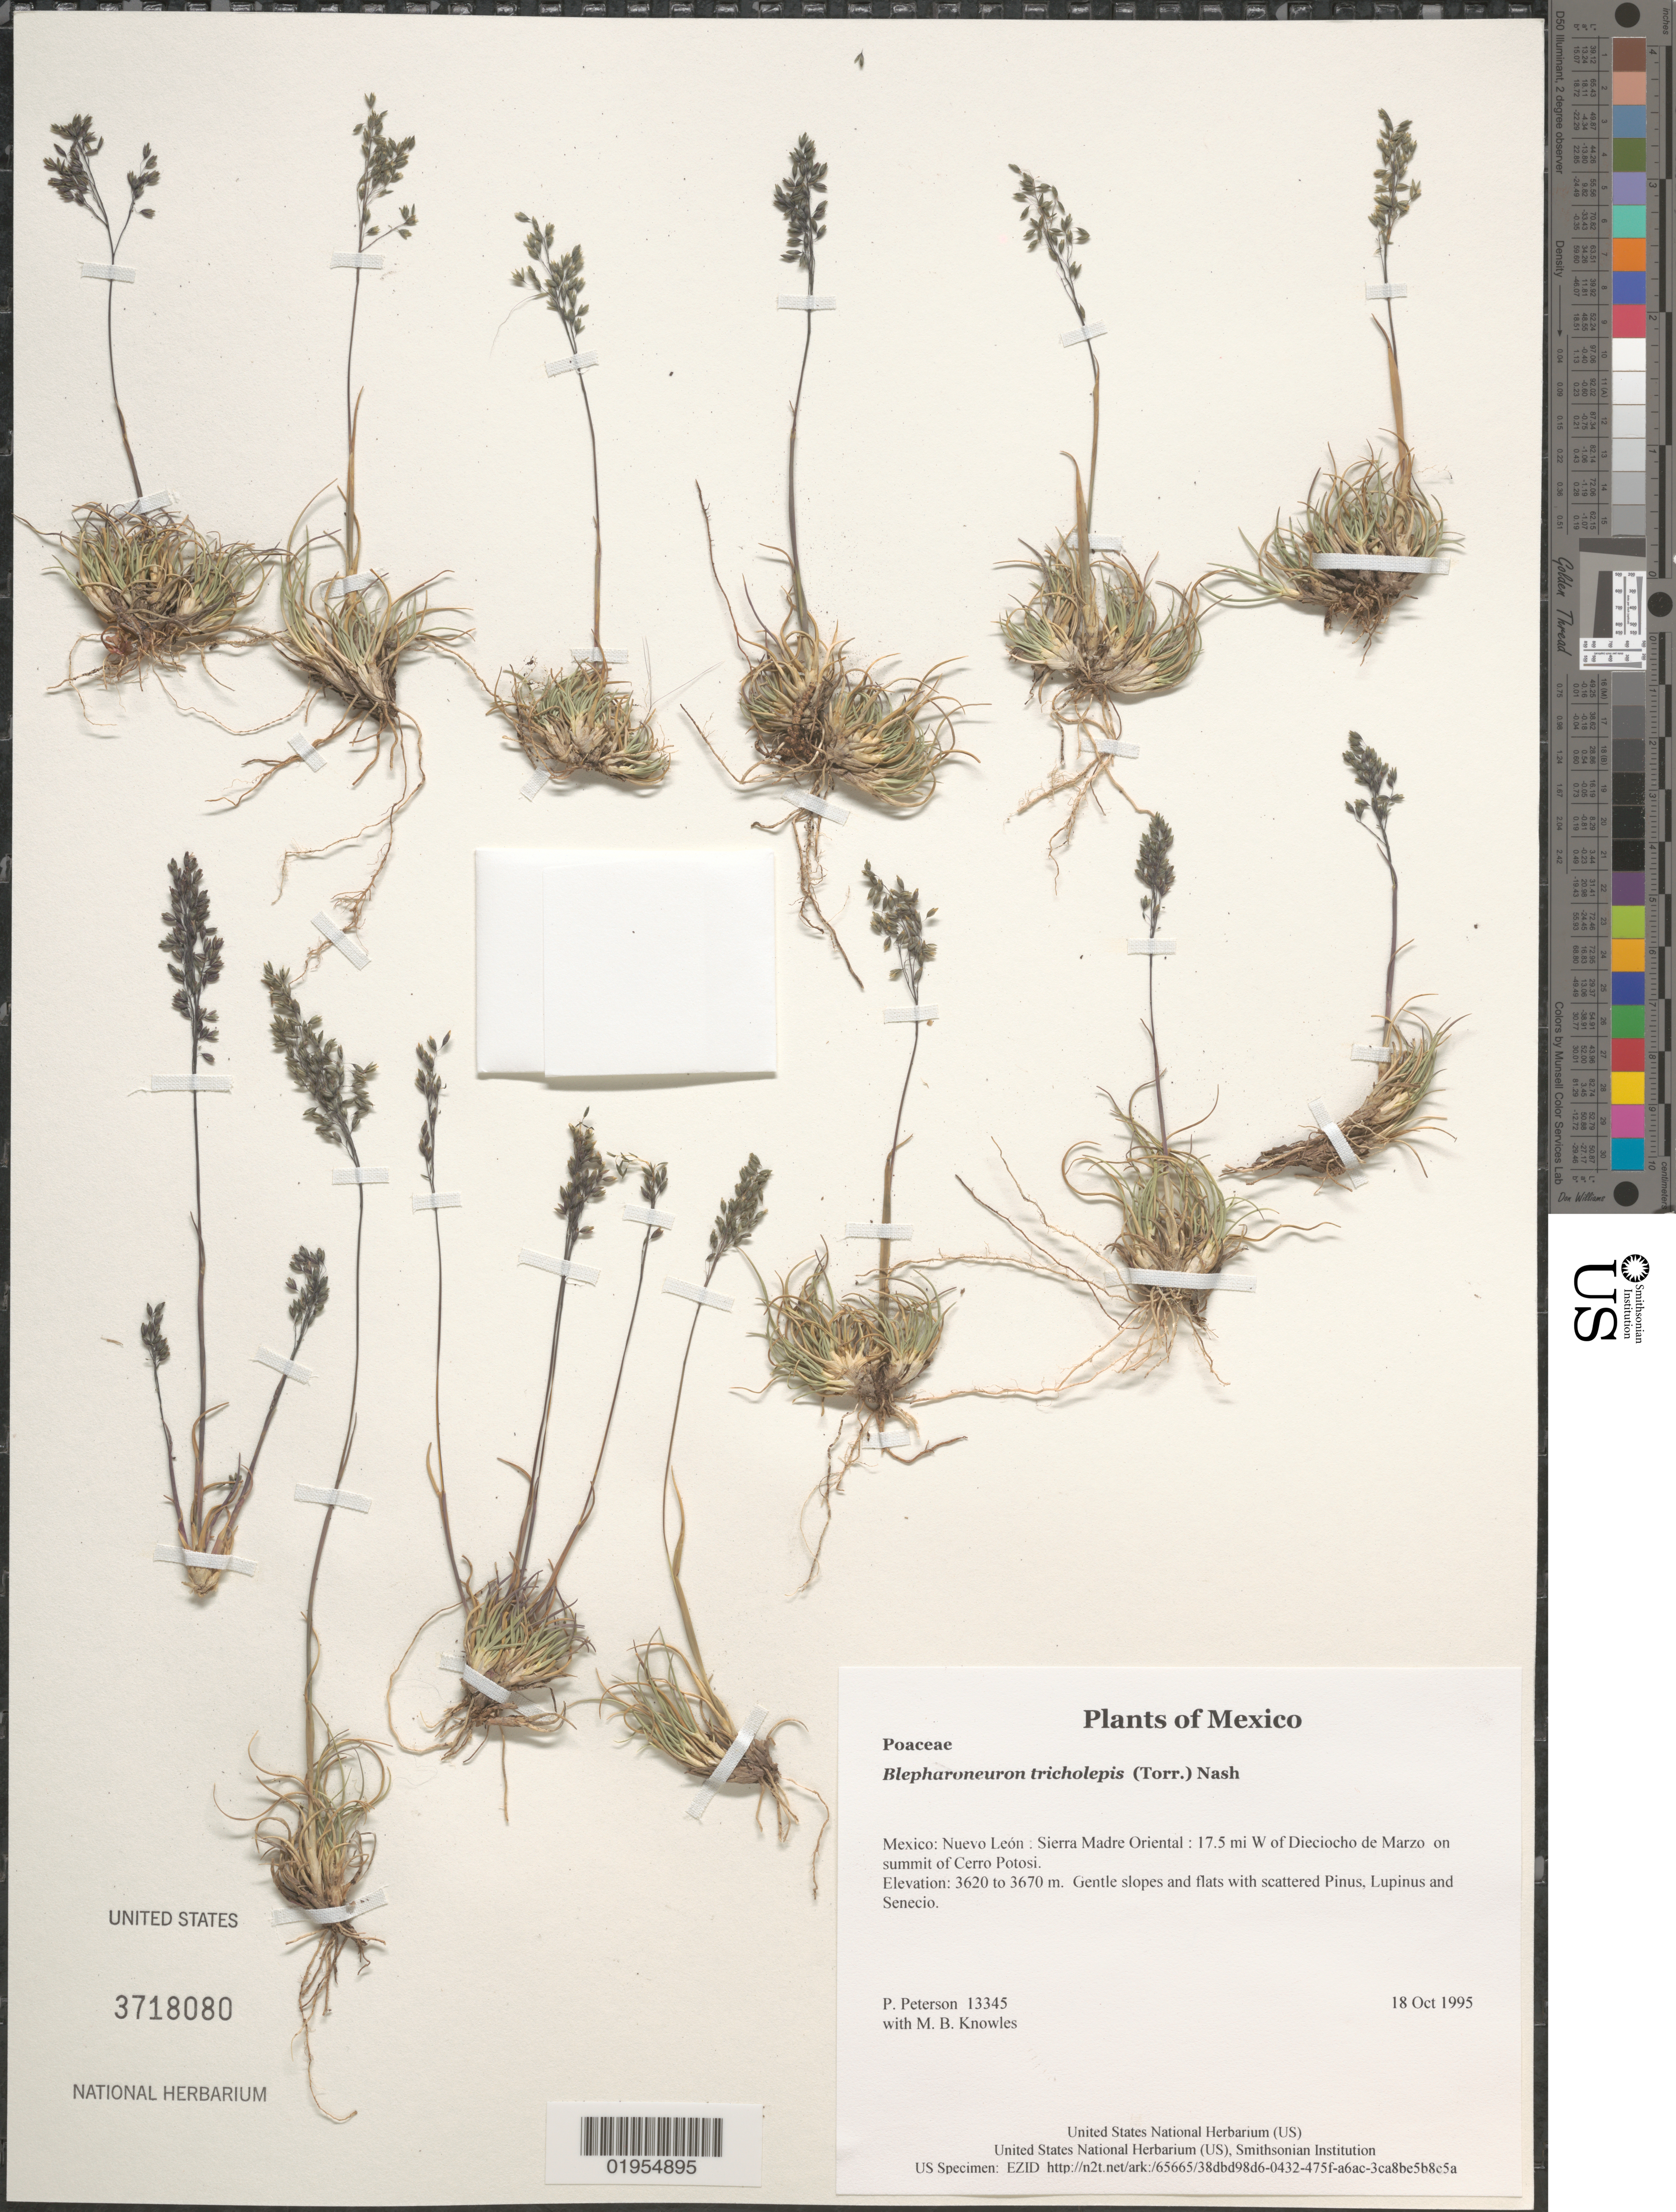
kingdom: Plantae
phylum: Tracheophyta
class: Liliopsida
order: Poales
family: Poaceae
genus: Blepharoneuron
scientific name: Blepharoneuron tricholepis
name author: (Torr.) Nash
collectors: P. M. Peterson & M. B. Knowles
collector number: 13345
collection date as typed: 18 Oct 1995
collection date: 1995-10-18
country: Mexico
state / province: Nuevo León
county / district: Sierra Madre Oriental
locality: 17.5 mi W of Dieciocho de Marzo on summit of Cerro Potosi.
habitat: Gentle slopes and flats with scattered Pinus, Lupinus and Senecio.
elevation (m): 3620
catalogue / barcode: US 3718080